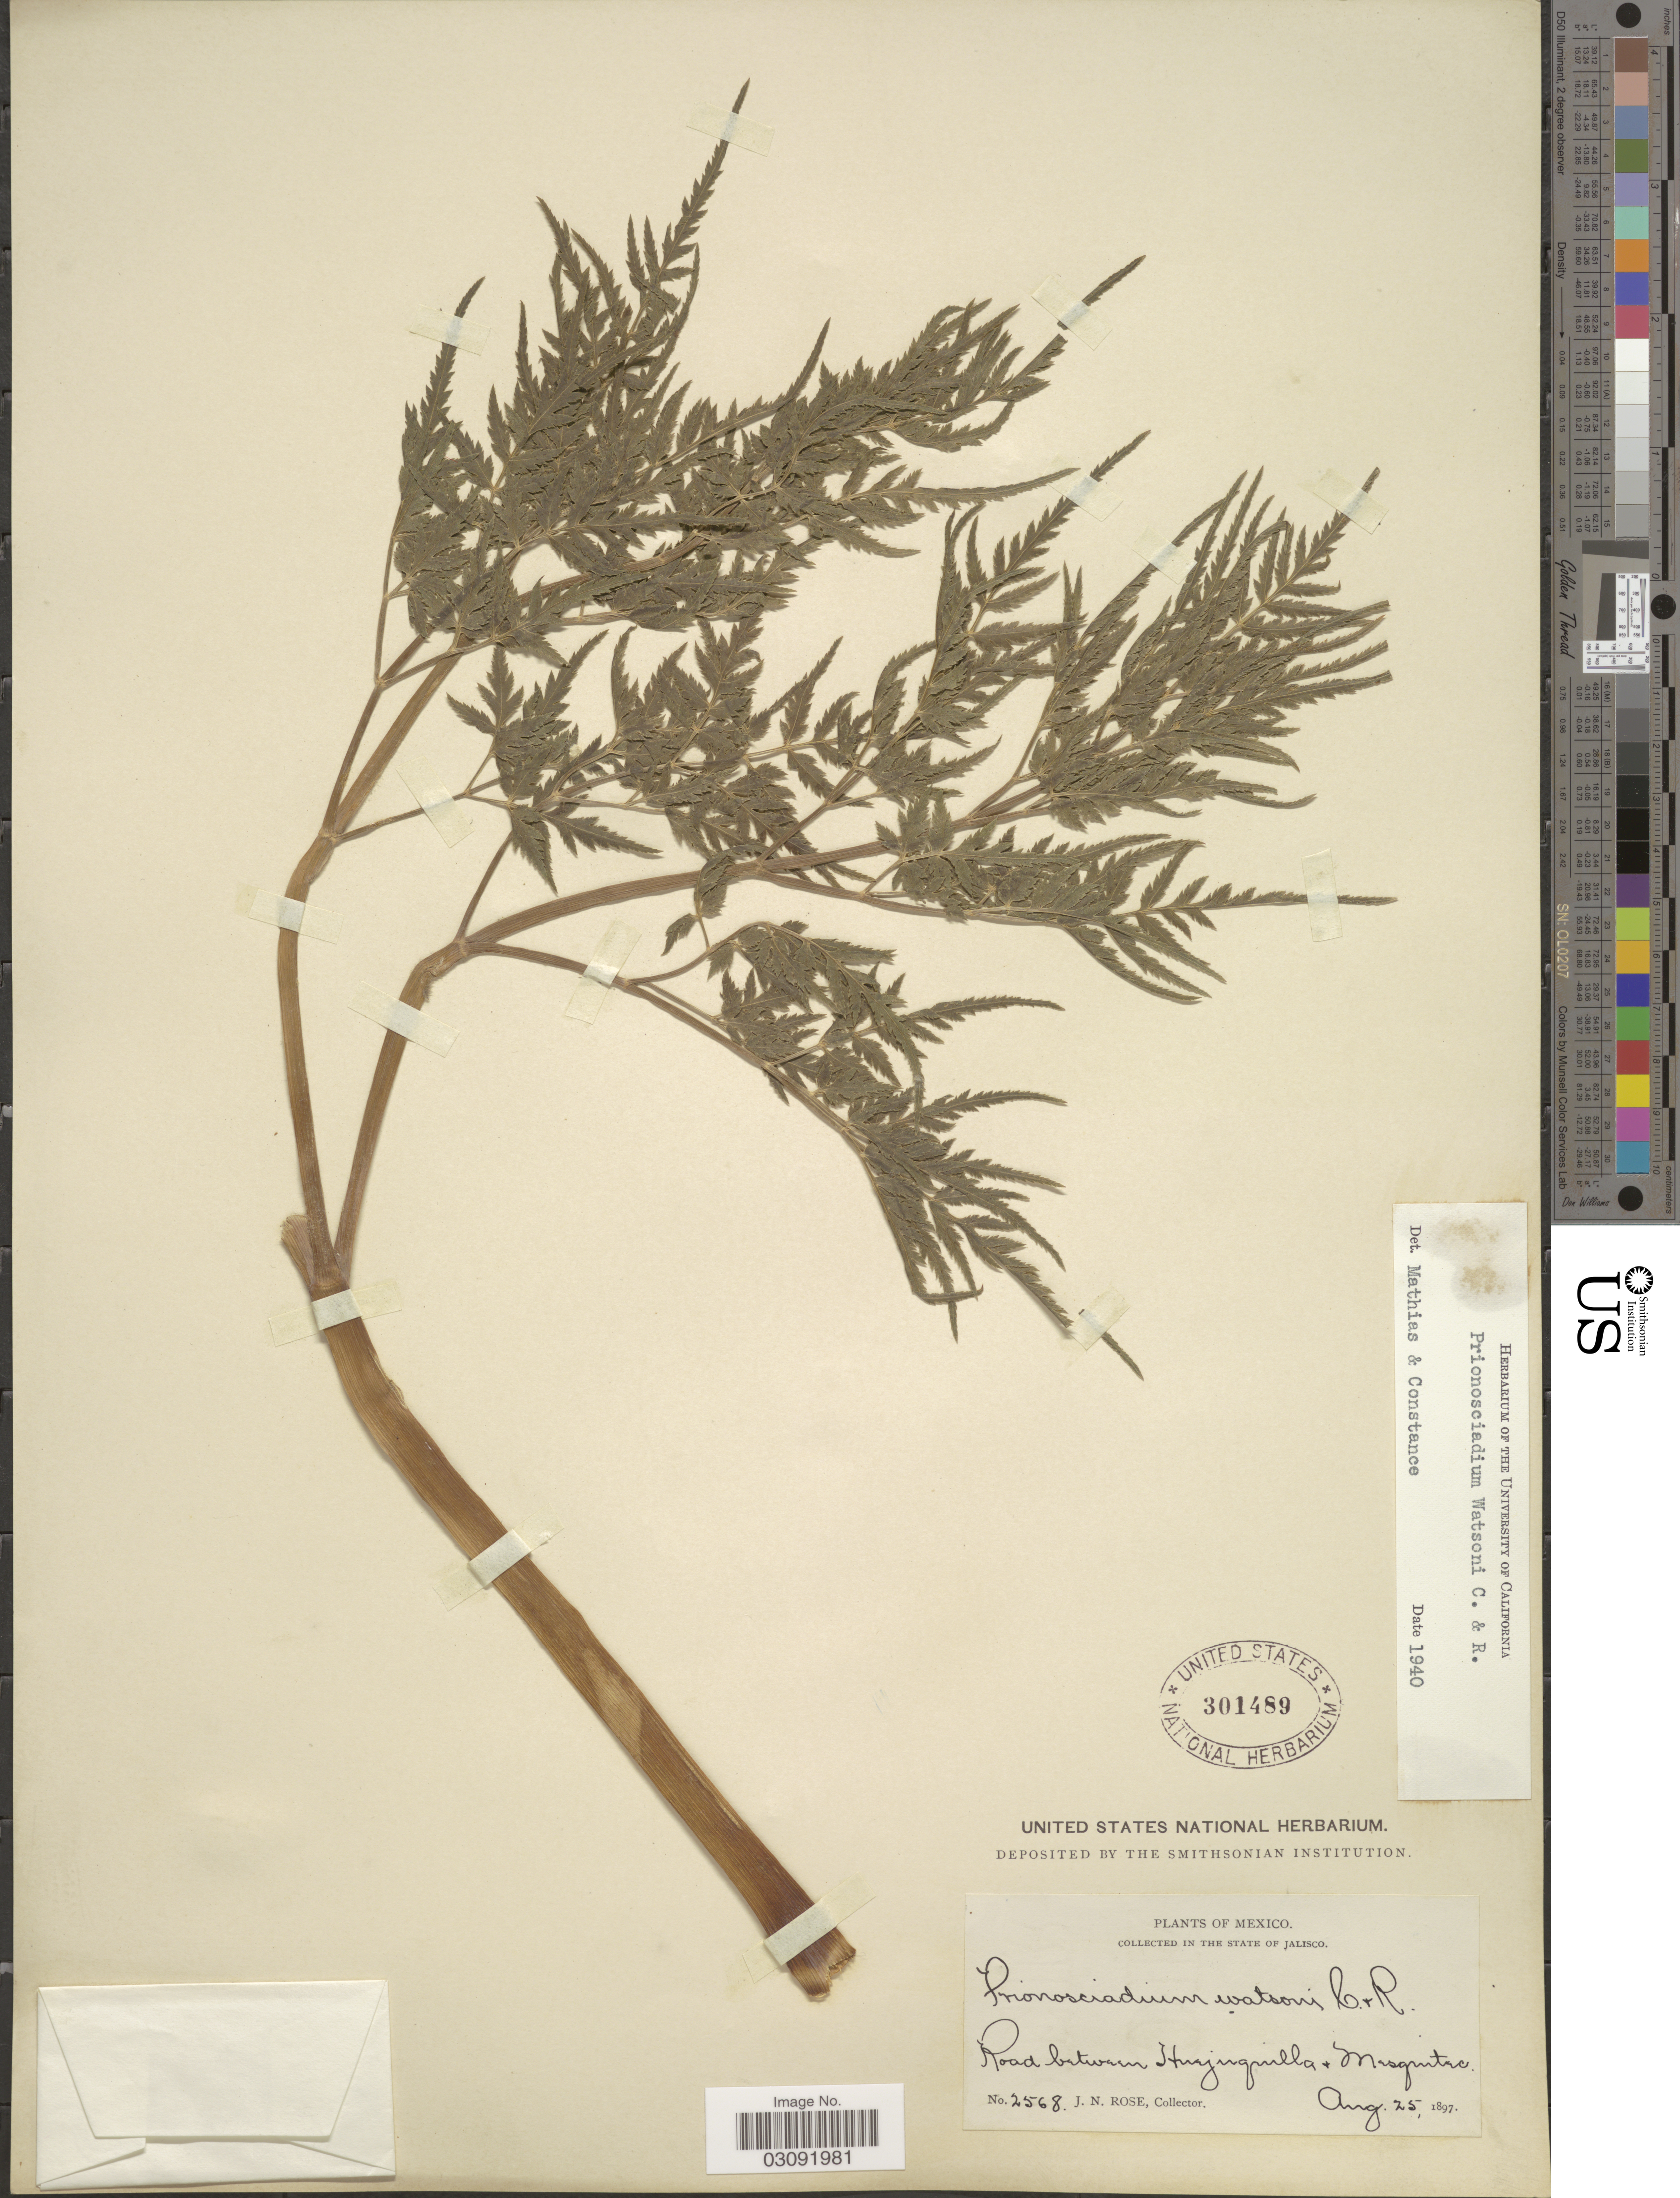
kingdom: Plantae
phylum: Tracheophyta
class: Magnoliopsida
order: Apiales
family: Apiaceae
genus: Prionosciadium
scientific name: Prionosciadium watsonii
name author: J.M. Coult. & Rose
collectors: J. N. Rose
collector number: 2568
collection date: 1897-08-25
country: Mexico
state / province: Jalisco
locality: Road between Huejuquilla & Mesquitic.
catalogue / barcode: US 301489